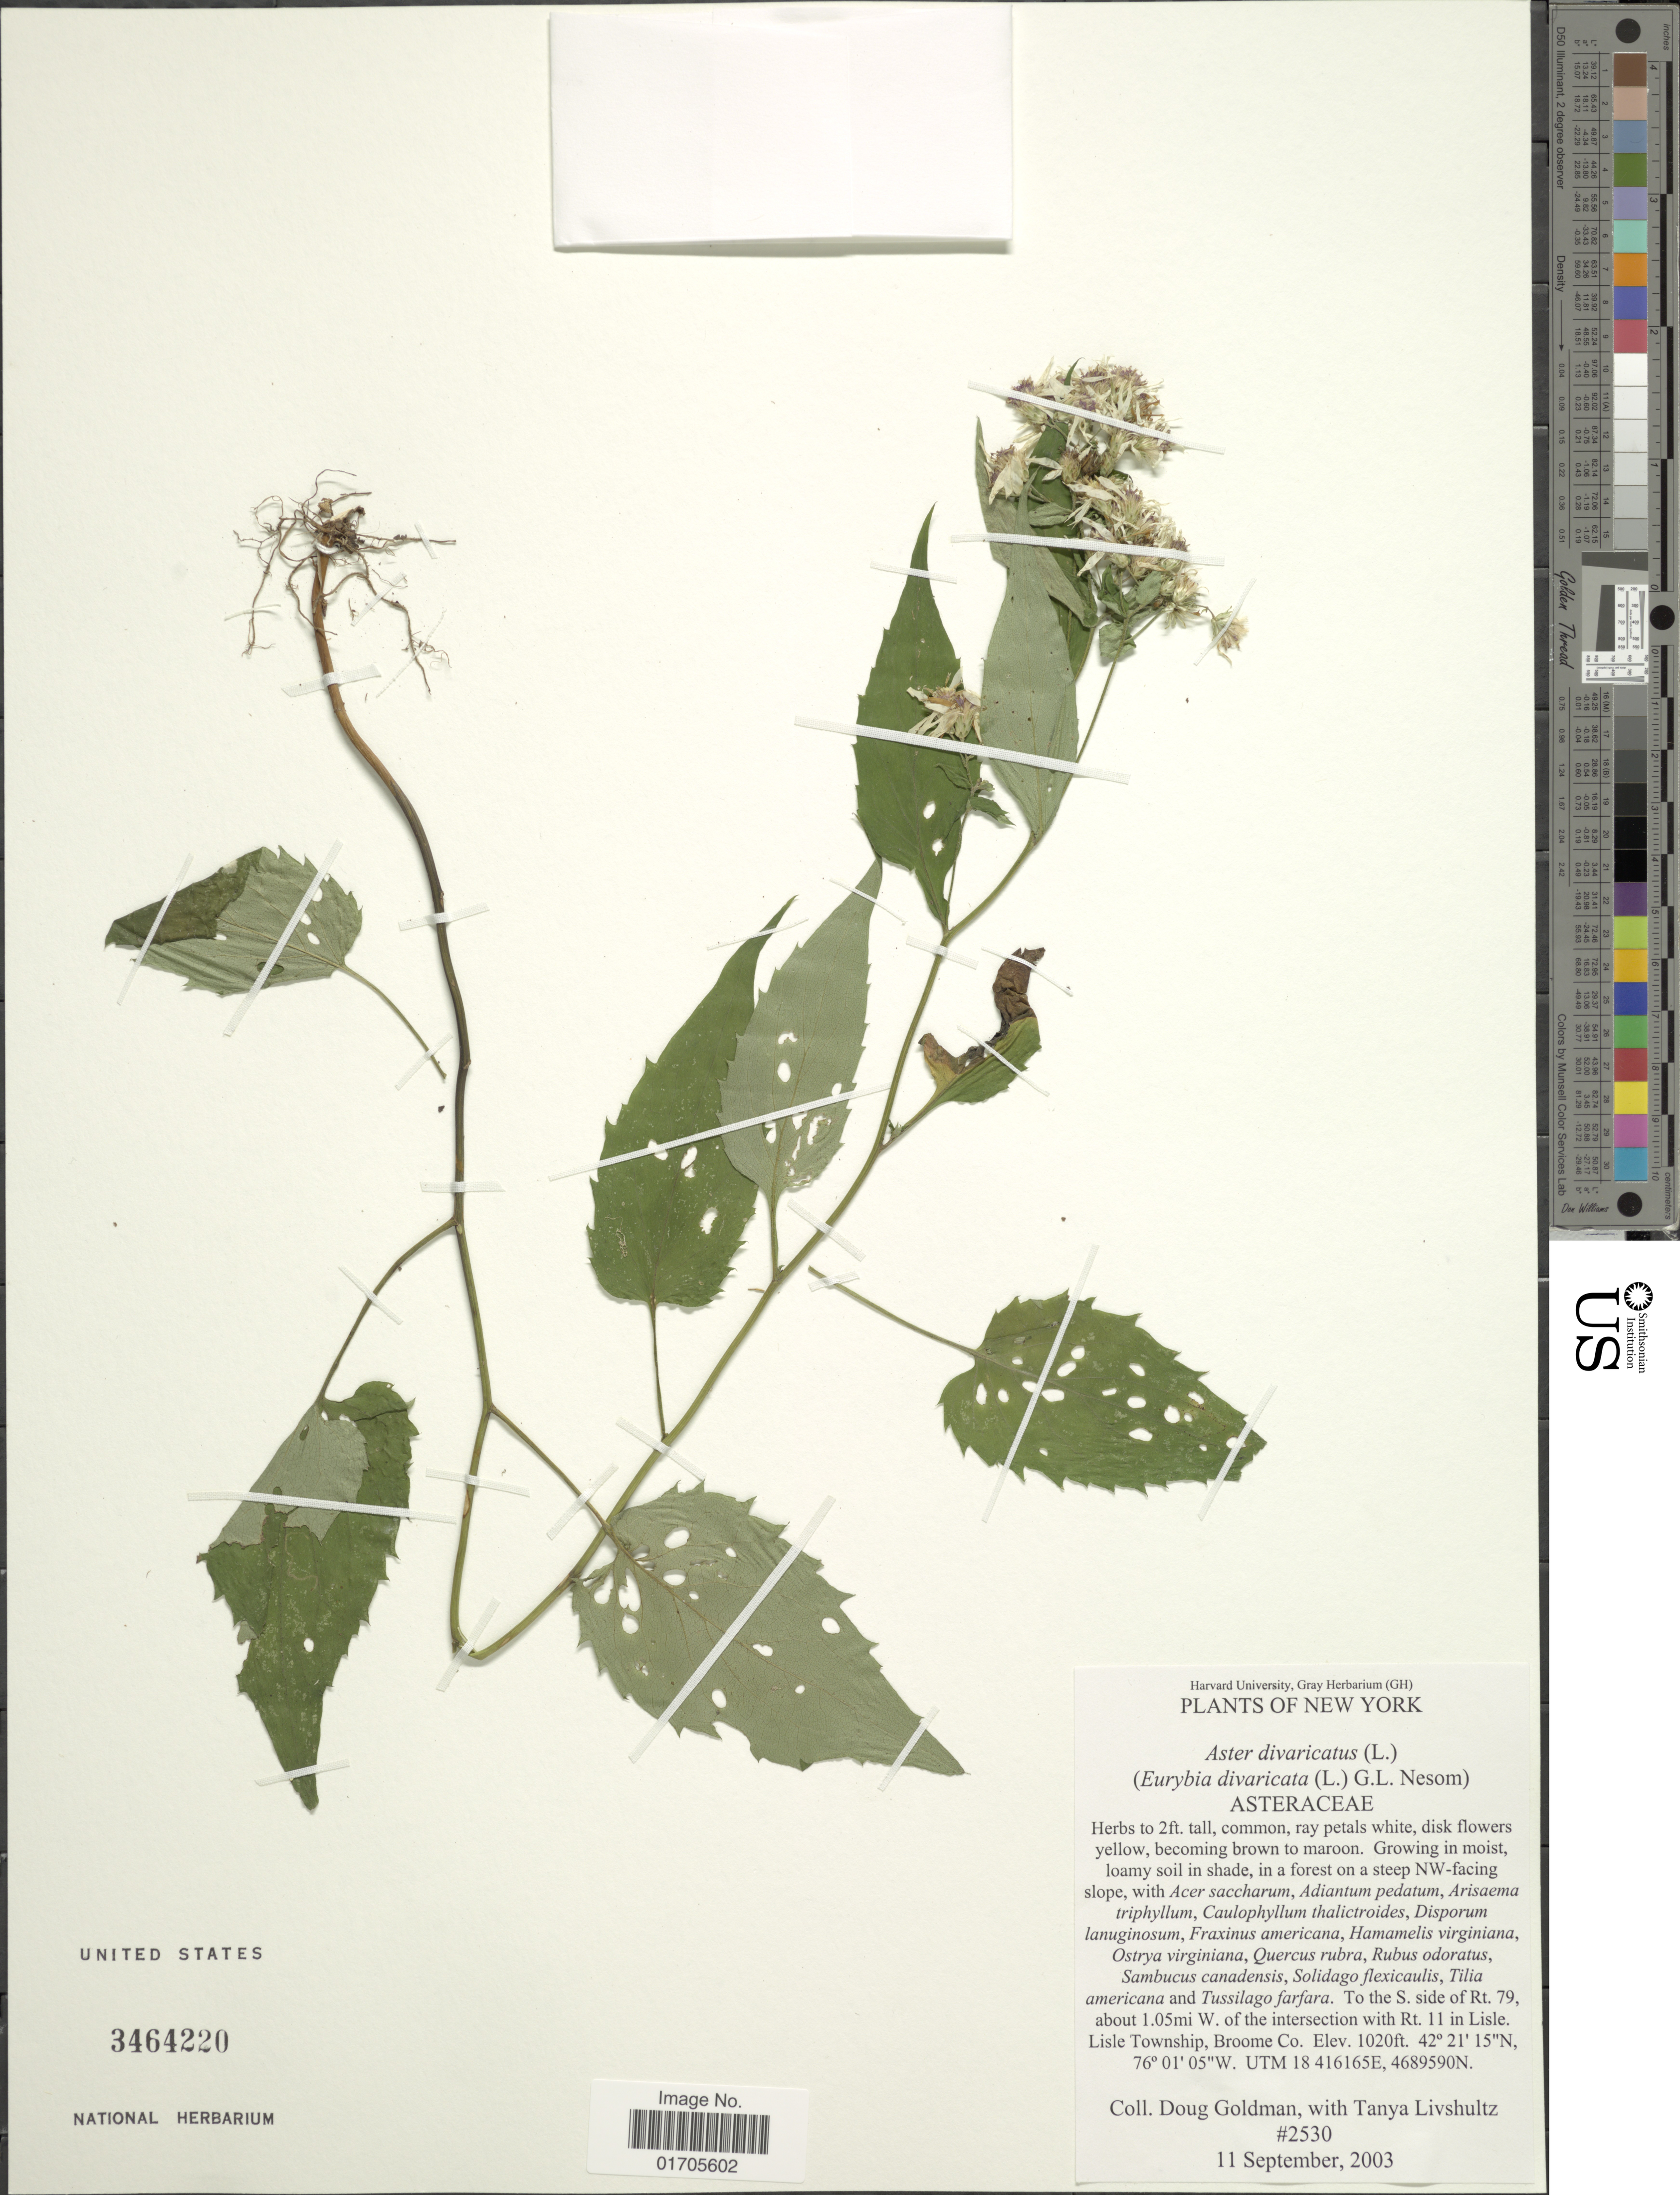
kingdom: Plantae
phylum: Tracheophyta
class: Magnoliopsida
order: Asterales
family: Asteraceae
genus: Eurybia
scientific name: Eurybia divaricata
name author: (L.) G.L. Nesom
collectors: D. Goldman & T. Livshultz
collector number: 2530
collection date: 2003-09-11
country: United States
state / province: New York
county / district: Broome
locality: New York. To the S. side of Rt. 79, about 1.05mi W. of the intersection with Rt. 11 in Lisle, Lisle Township Broome Co.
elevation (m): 311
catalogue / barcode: US 3464220